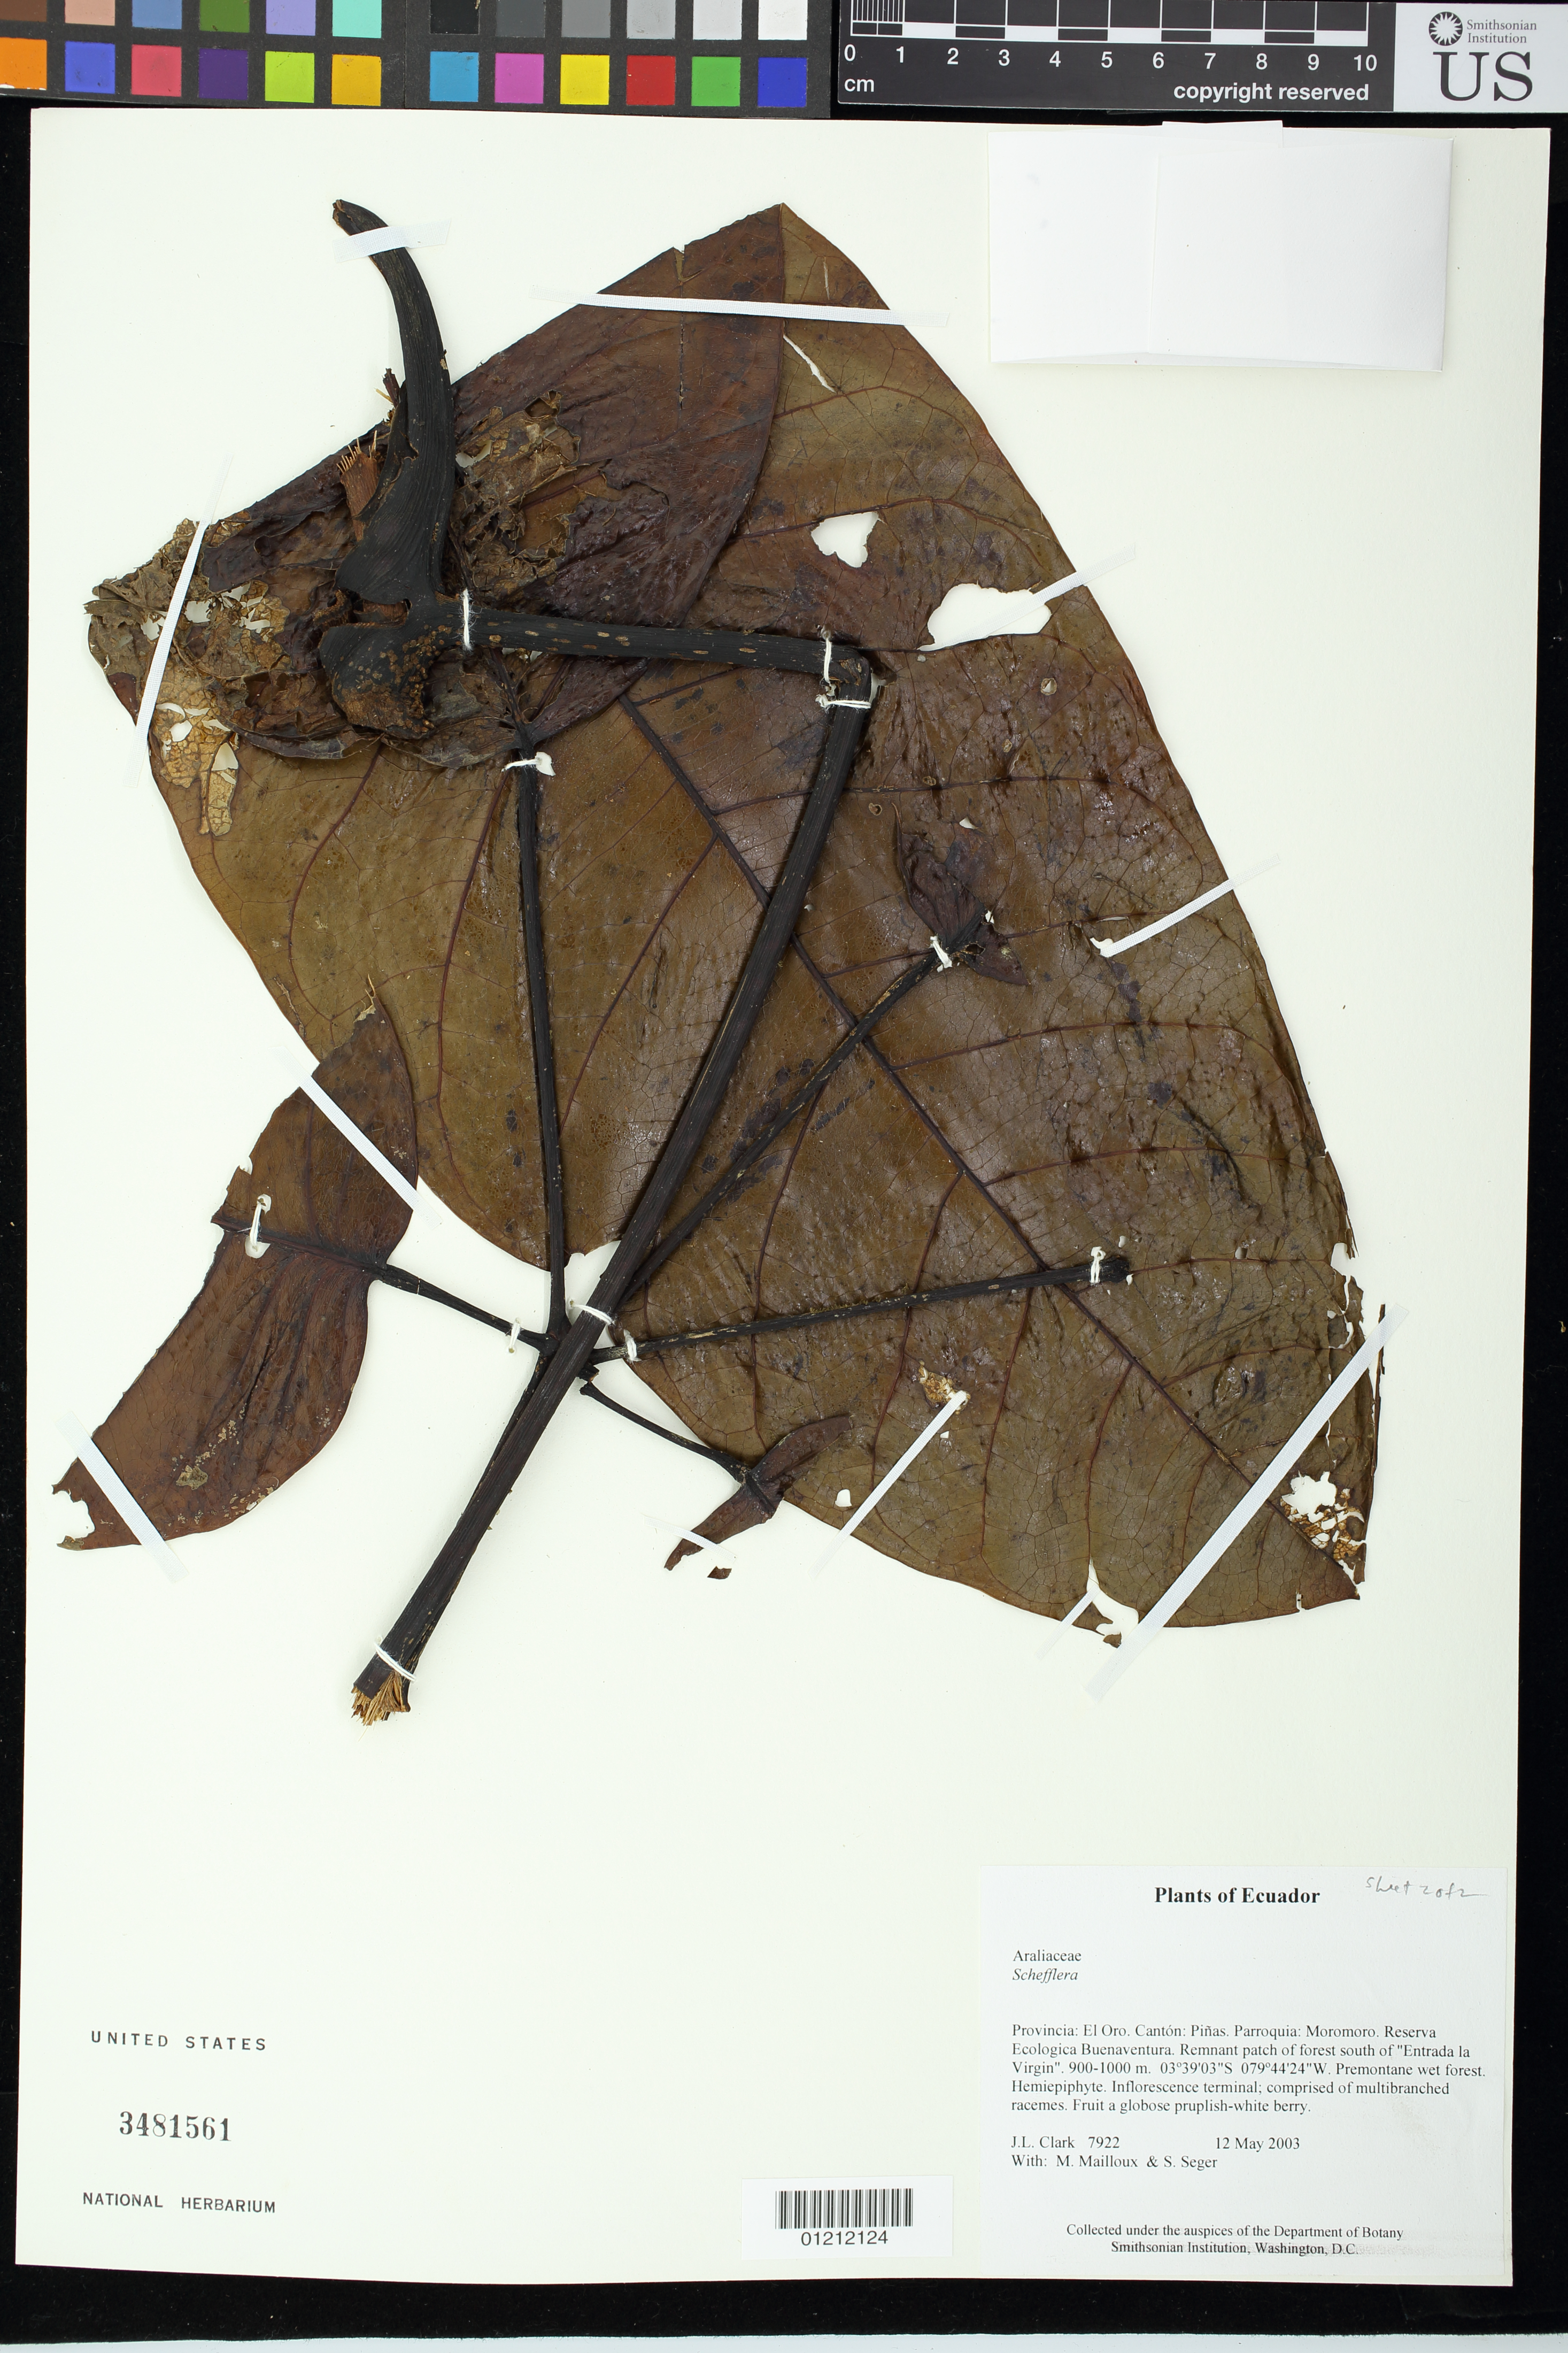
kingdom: Plantae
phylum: Tracheophyta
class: Magnoliopsida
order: Apiales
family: Araliaceae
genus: Schefflera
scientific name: Schefflera sp.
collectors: J. L. Clark, M. Mailloux & S. Seger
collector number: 7922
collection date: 2003-05-12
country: Ecuador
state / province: El Oro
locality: Provincia: El Oro. Cantón: Pi±as, Parroquia: Moromoro.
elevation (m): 900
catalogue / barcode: US 3481561